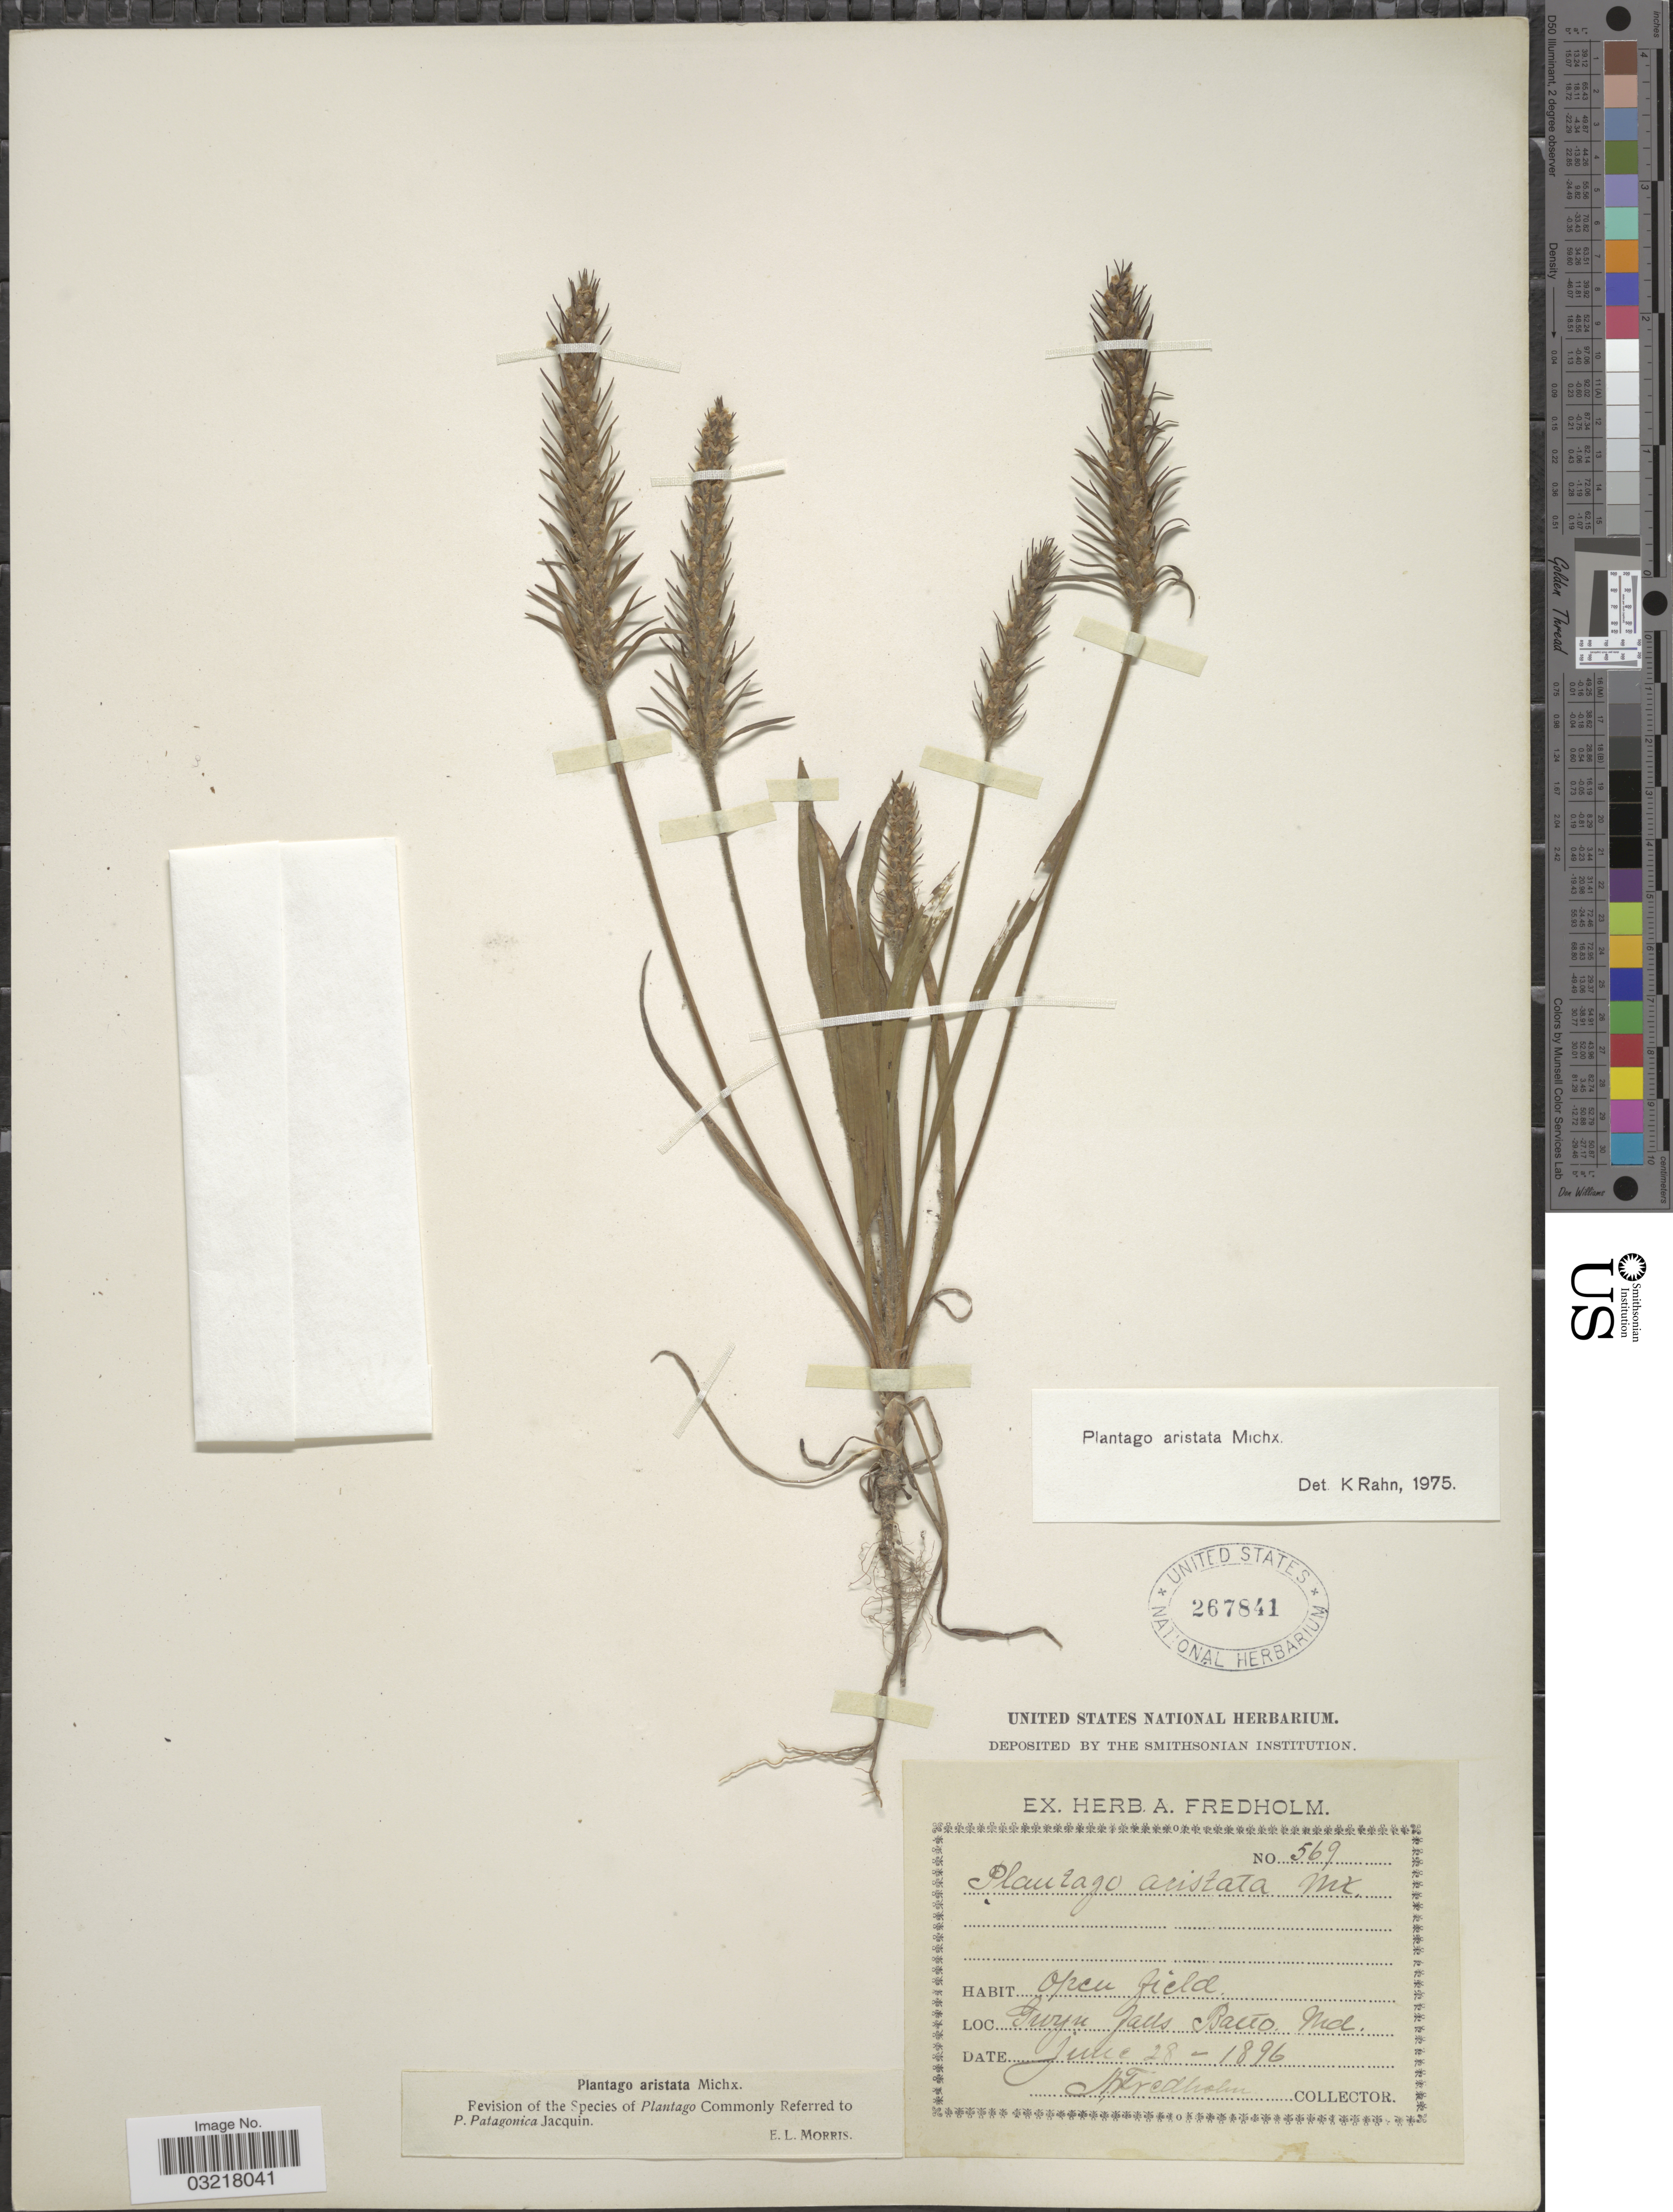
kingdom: Plantae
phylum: Tracheophyta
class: Magnoliopsida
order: Lamiales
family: Plantaginaceae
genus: Plantago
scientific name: Plantago aristata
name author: Michx.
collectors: A. Fredholm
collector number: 569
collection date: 1896-06-28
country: United States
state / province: Maryland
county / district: Prince George's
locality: Gwyn Falls Balto. Md.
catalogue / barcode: US 267841